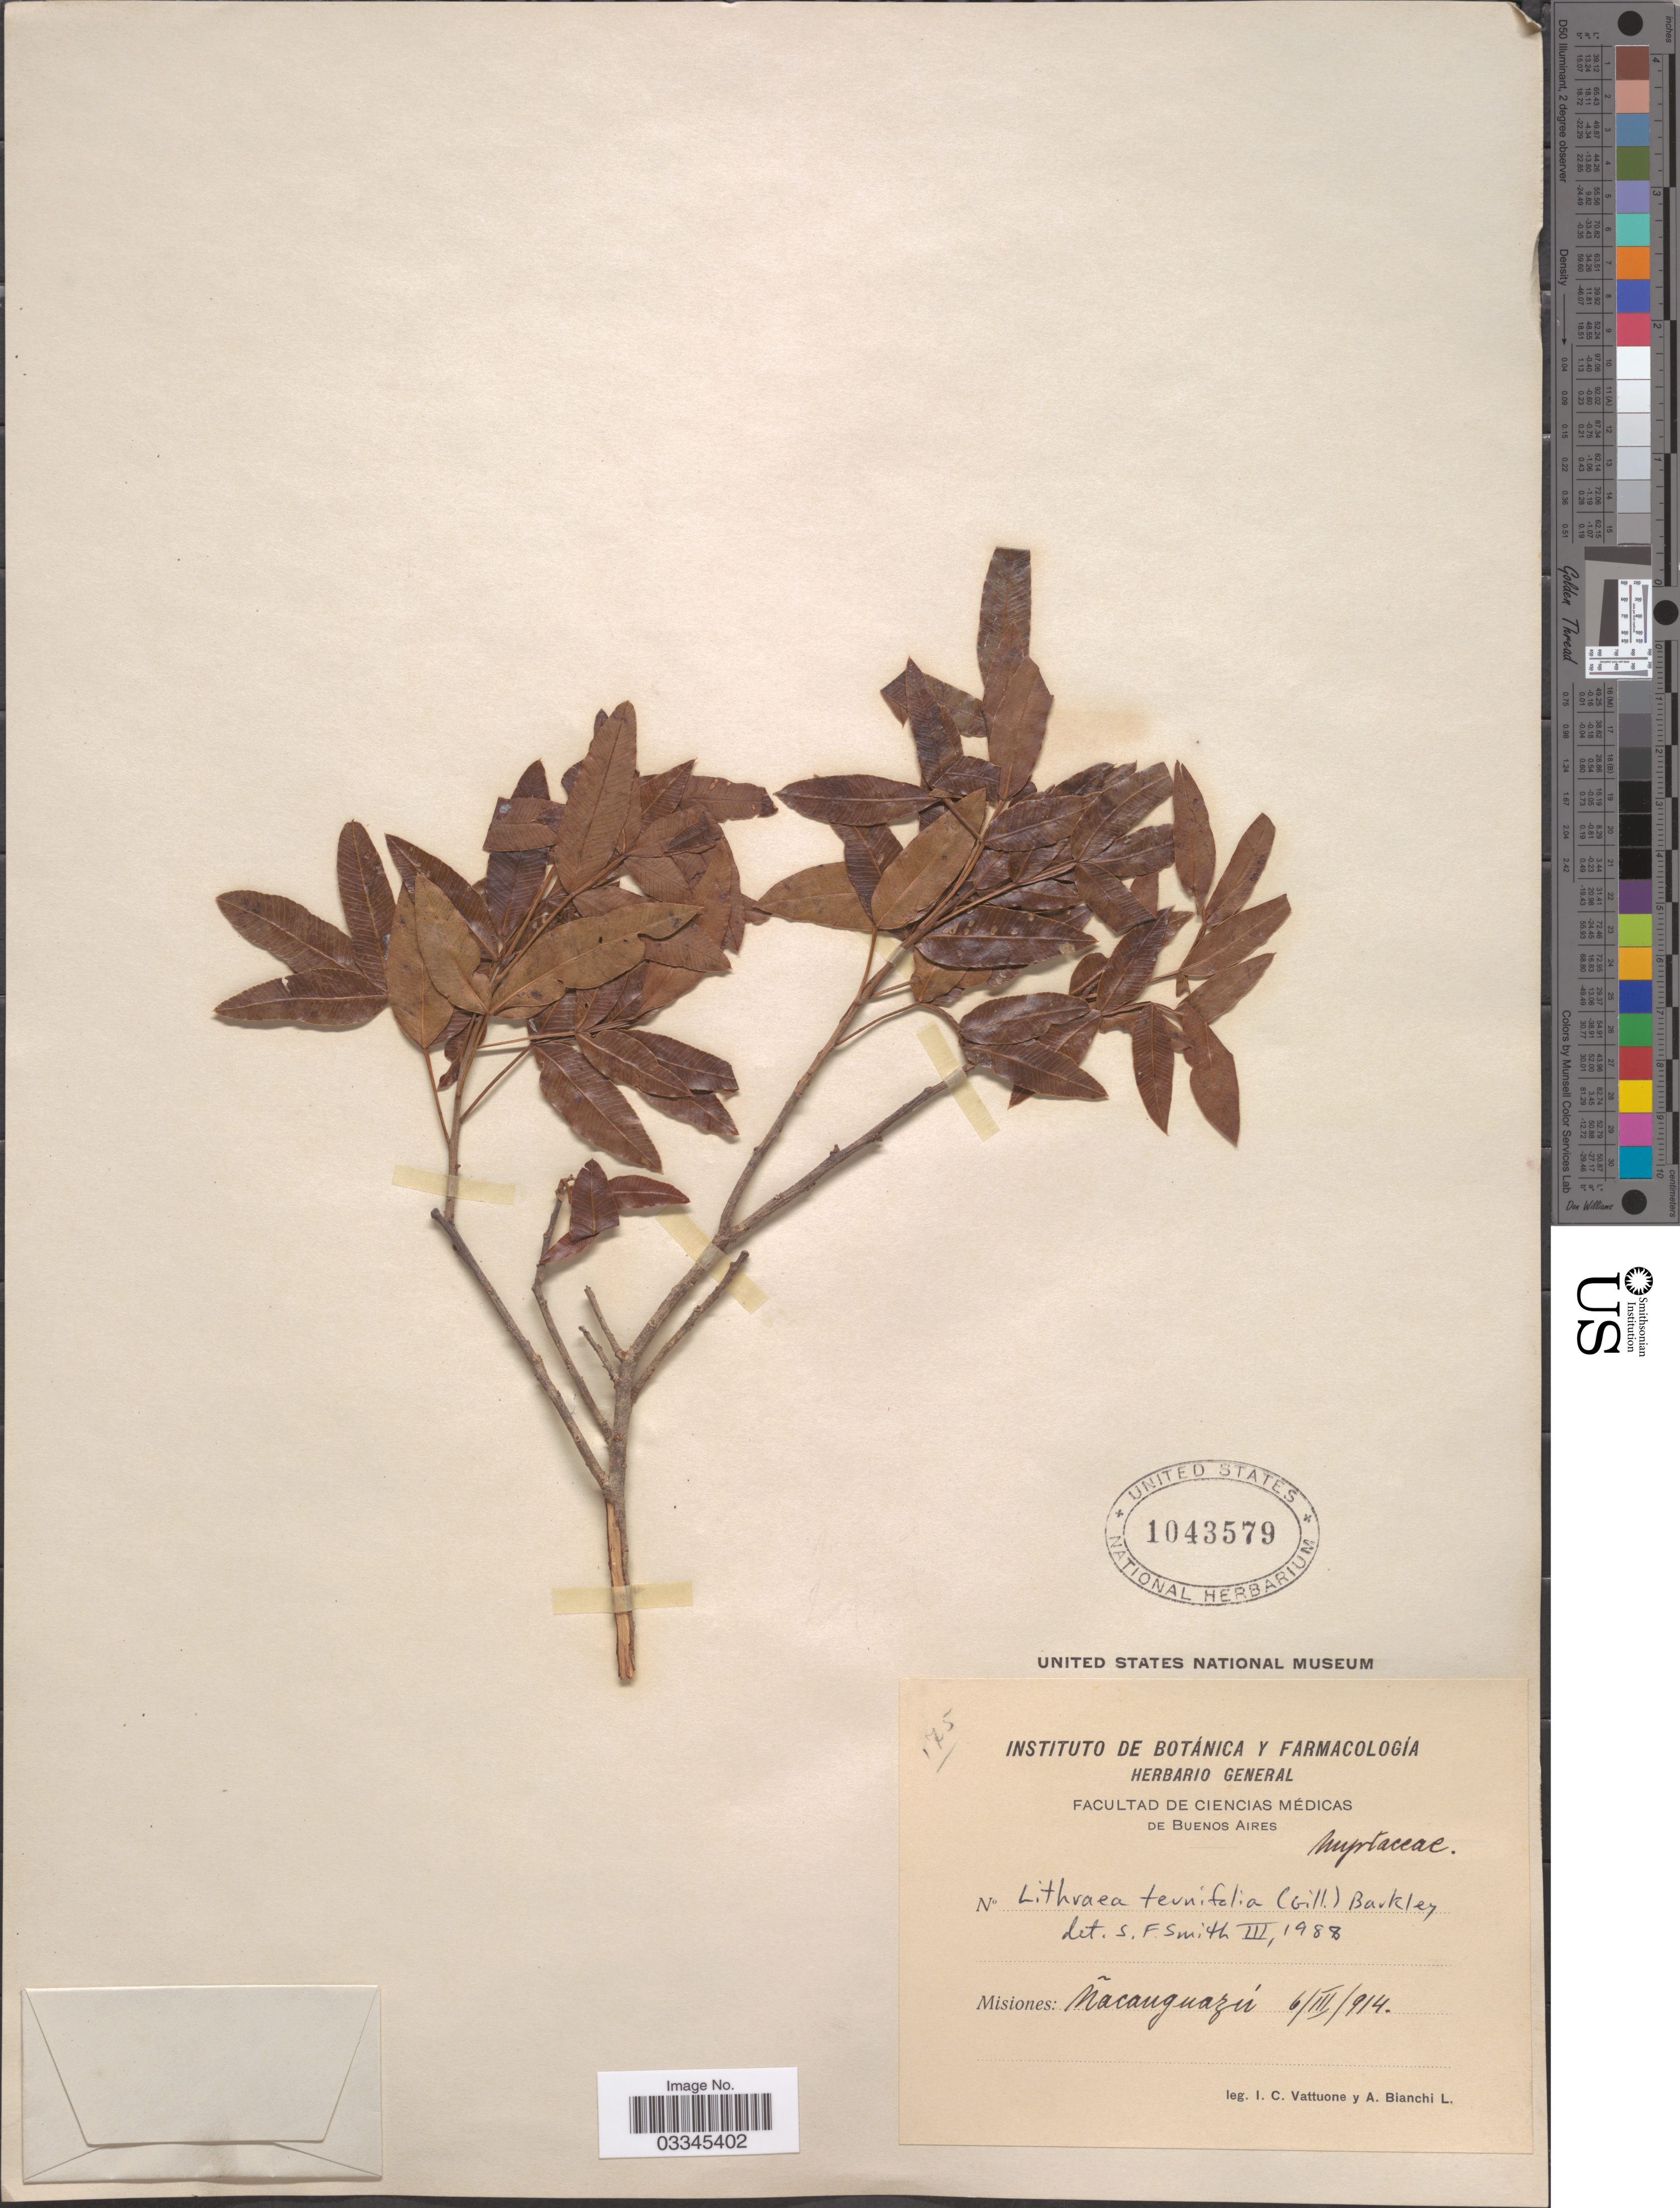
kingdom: Plantae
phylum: Tracheophyta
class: Magnoliopsida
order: Sapindales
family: Anacardiaceae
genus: Lithraea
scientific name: Lithraea ternifolia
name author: (Gillies ex Hook.) F.A. Barkley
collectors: I. Vattuone & A. Bianchi L.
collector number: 175?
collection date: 1914-03-06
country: Argentina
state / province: Misiones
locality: Ñacauguazú.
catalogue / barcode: US 1043579